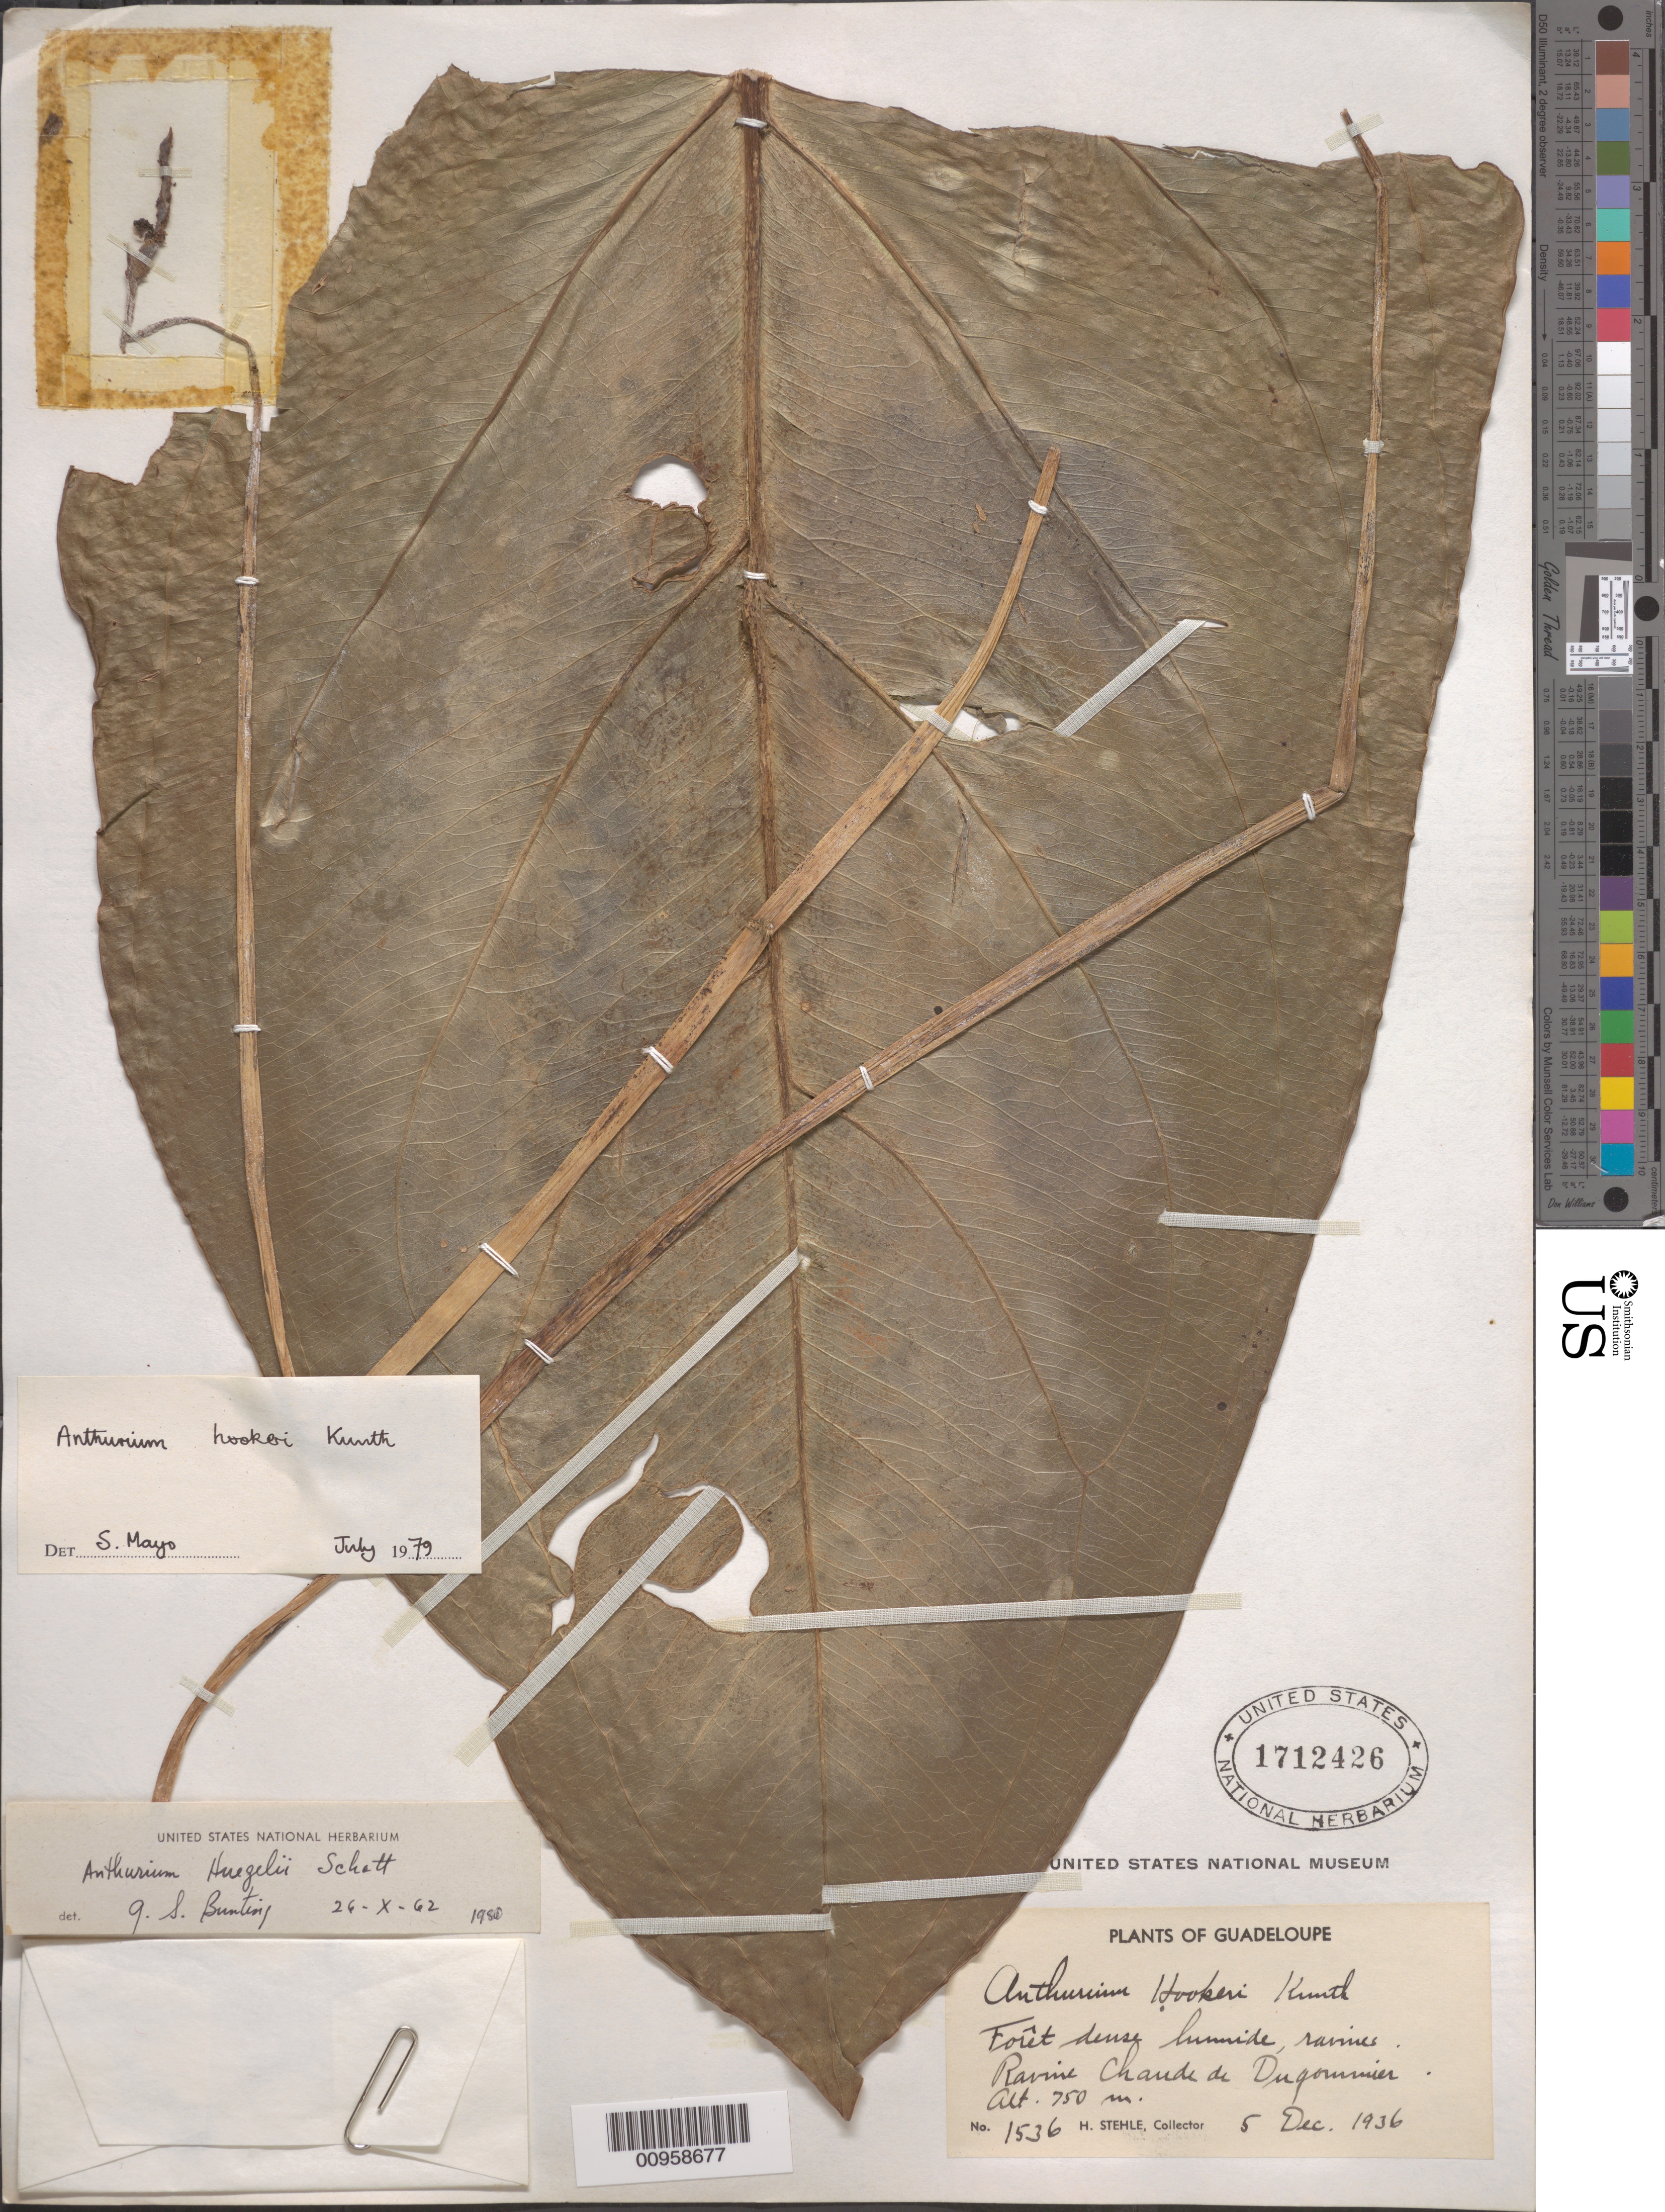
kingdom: Plantae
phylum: Tracheophyta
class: Liliopsida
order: Alismatales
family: Araceae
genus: Anthurium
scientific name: Anthurium hookeri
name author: Kunth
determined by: Bunting, G. S.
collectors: H. Stehlé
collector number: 1536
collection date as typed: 05 Dec 1936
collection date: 1936-12-05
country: Guadeloupe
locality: Ravine Chaude de Dugommier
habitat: Fôret dense humide, ravines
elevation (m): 750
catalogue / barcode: US 1712426